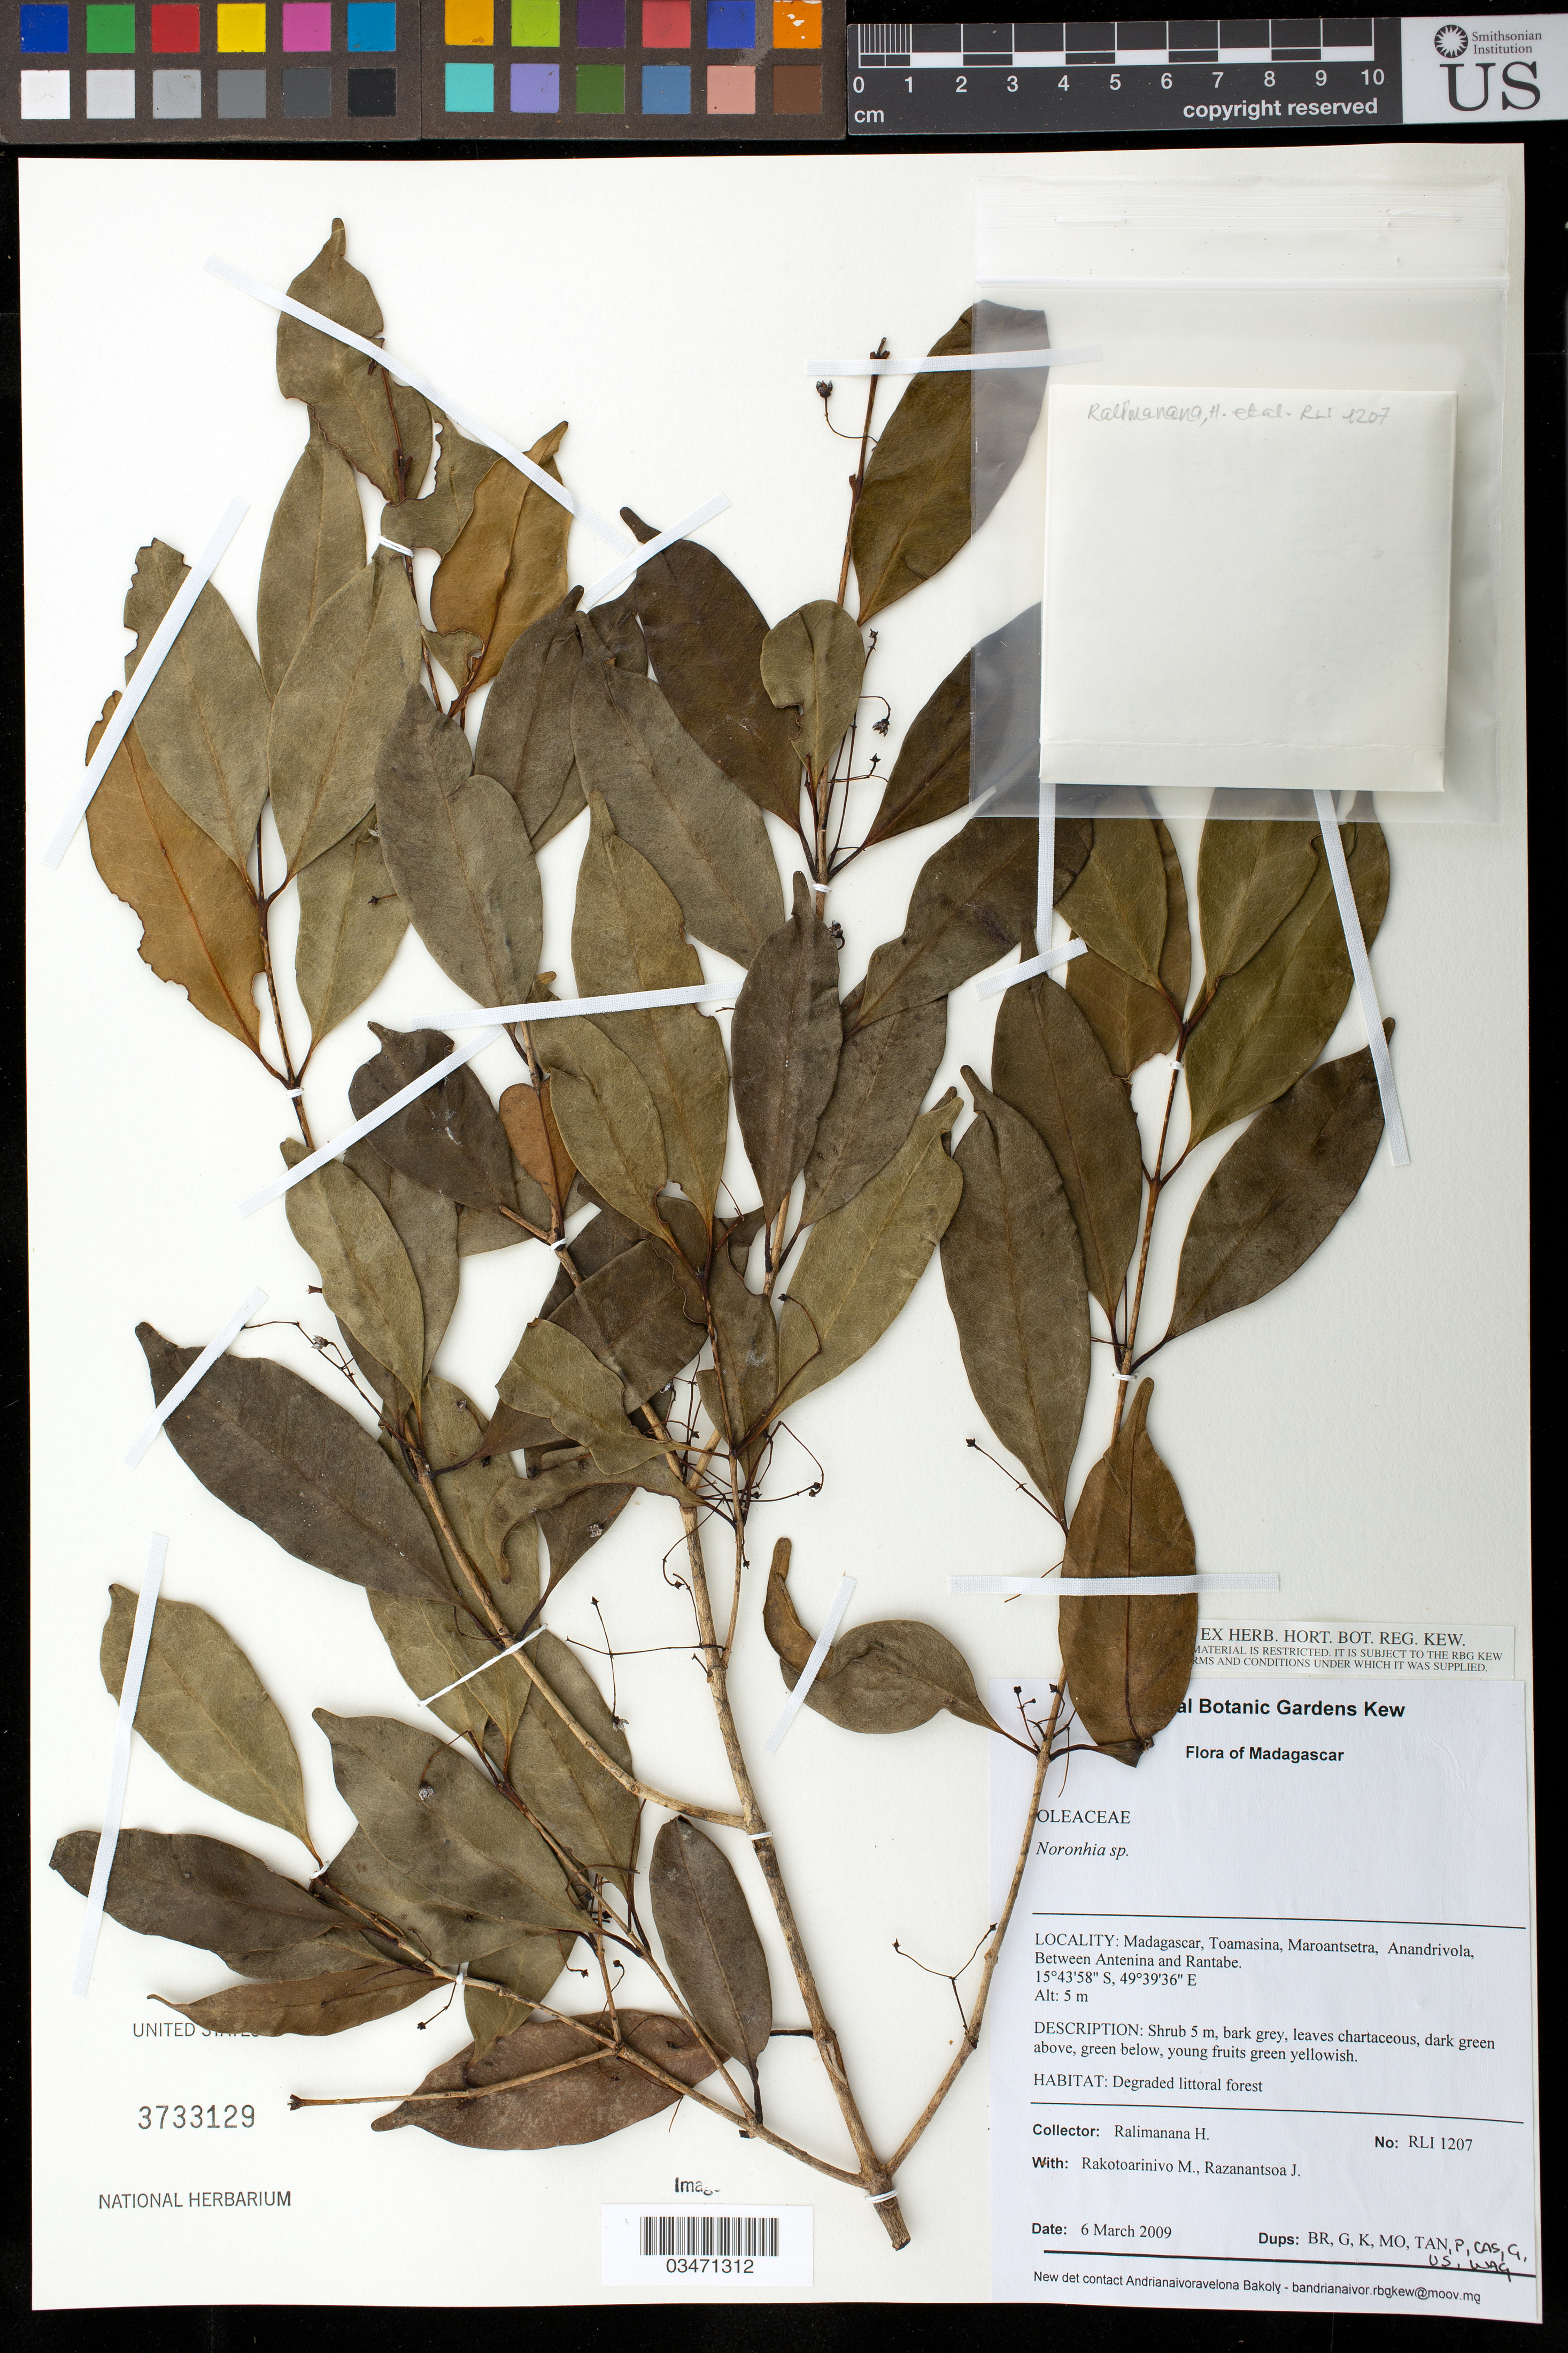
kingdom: Plantae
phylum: Tracheophyta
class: Magnoliopsida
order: Lamiales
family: Oleaceae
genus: Noronhia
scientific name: Noronhia sp.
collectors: H. Ralimanana, M. Rakotoarinivo & J. Razanantsoa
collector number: RLI 1207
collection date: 2009-03-06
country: Madagascar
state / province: Analanjirofo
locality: Maroantsetra. Anandrivola, between Antenina and Rantabe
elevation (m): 5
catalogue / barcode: US 3733129